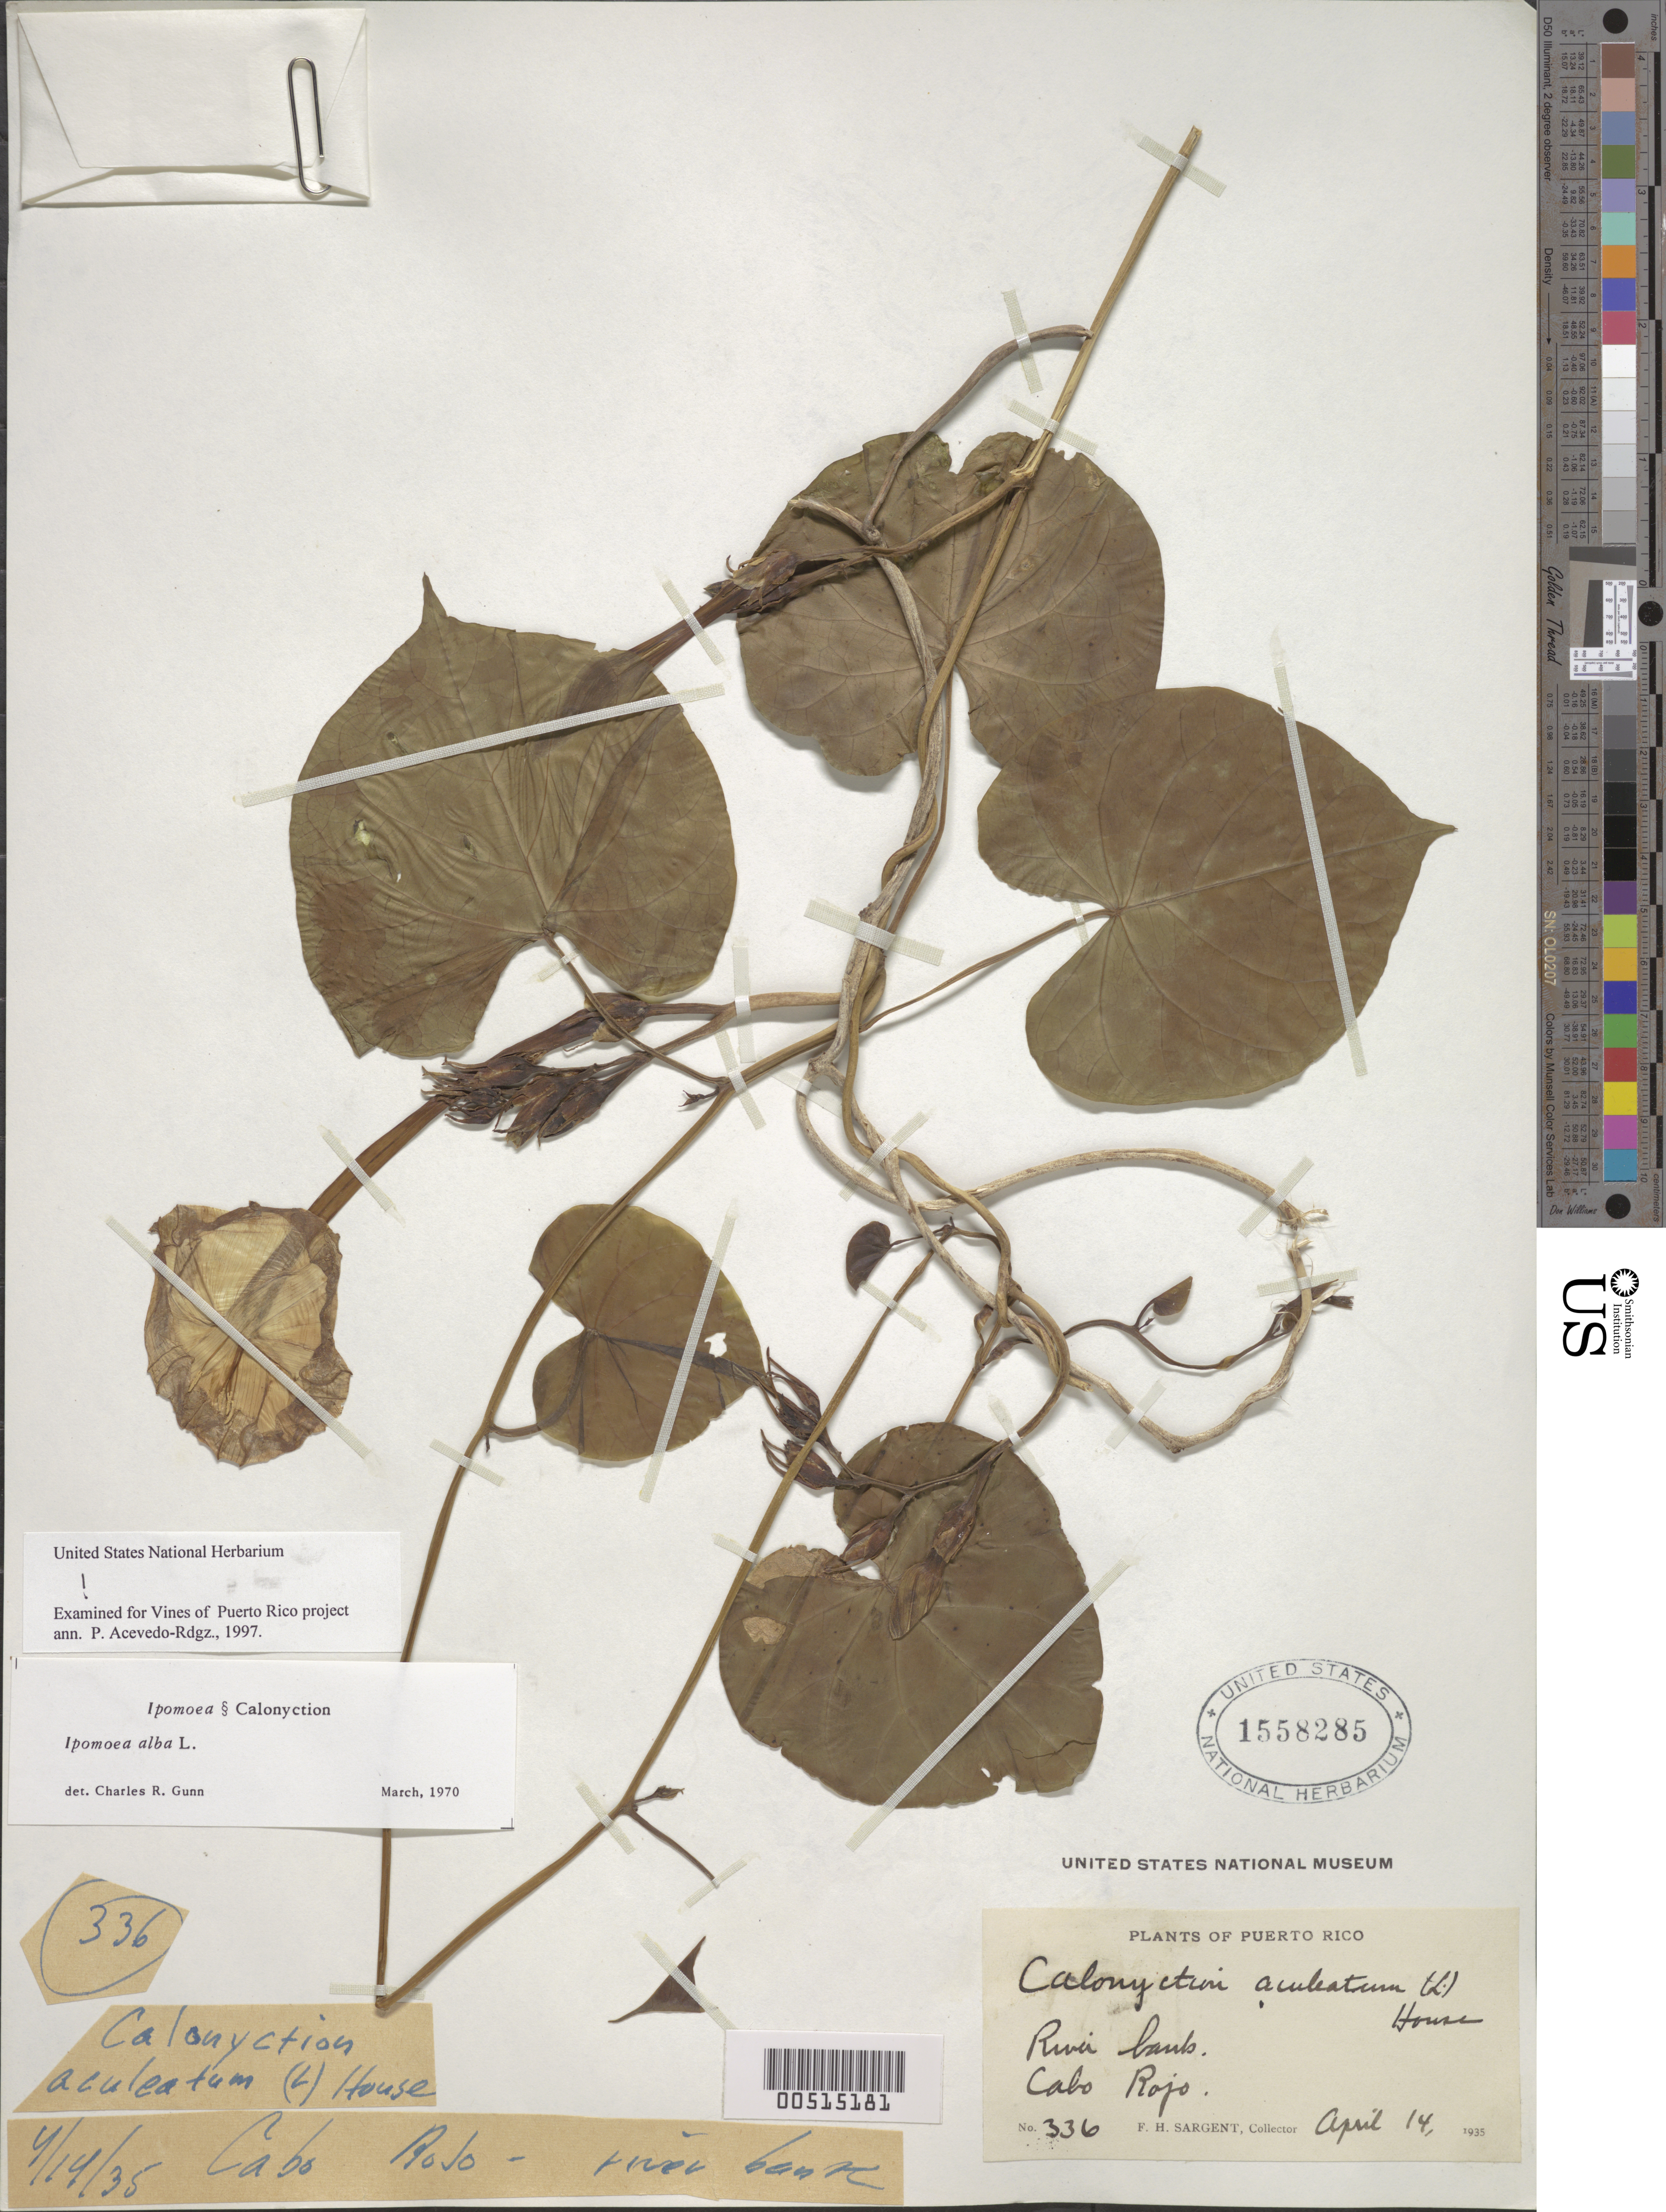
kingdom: Plantae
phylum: Tracheophyta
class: Magnoliopsida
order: Solanales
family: Convolvulaceae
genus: Ipomoea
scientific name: Ipomoea alba L.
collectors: F. H. Sargent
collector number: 336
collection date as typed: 14 Apr 1935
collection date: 1935-04-14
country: Puerto Rico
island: Greater Antilles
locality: Cabo Rojo. River banks.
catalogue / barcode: US 1558285